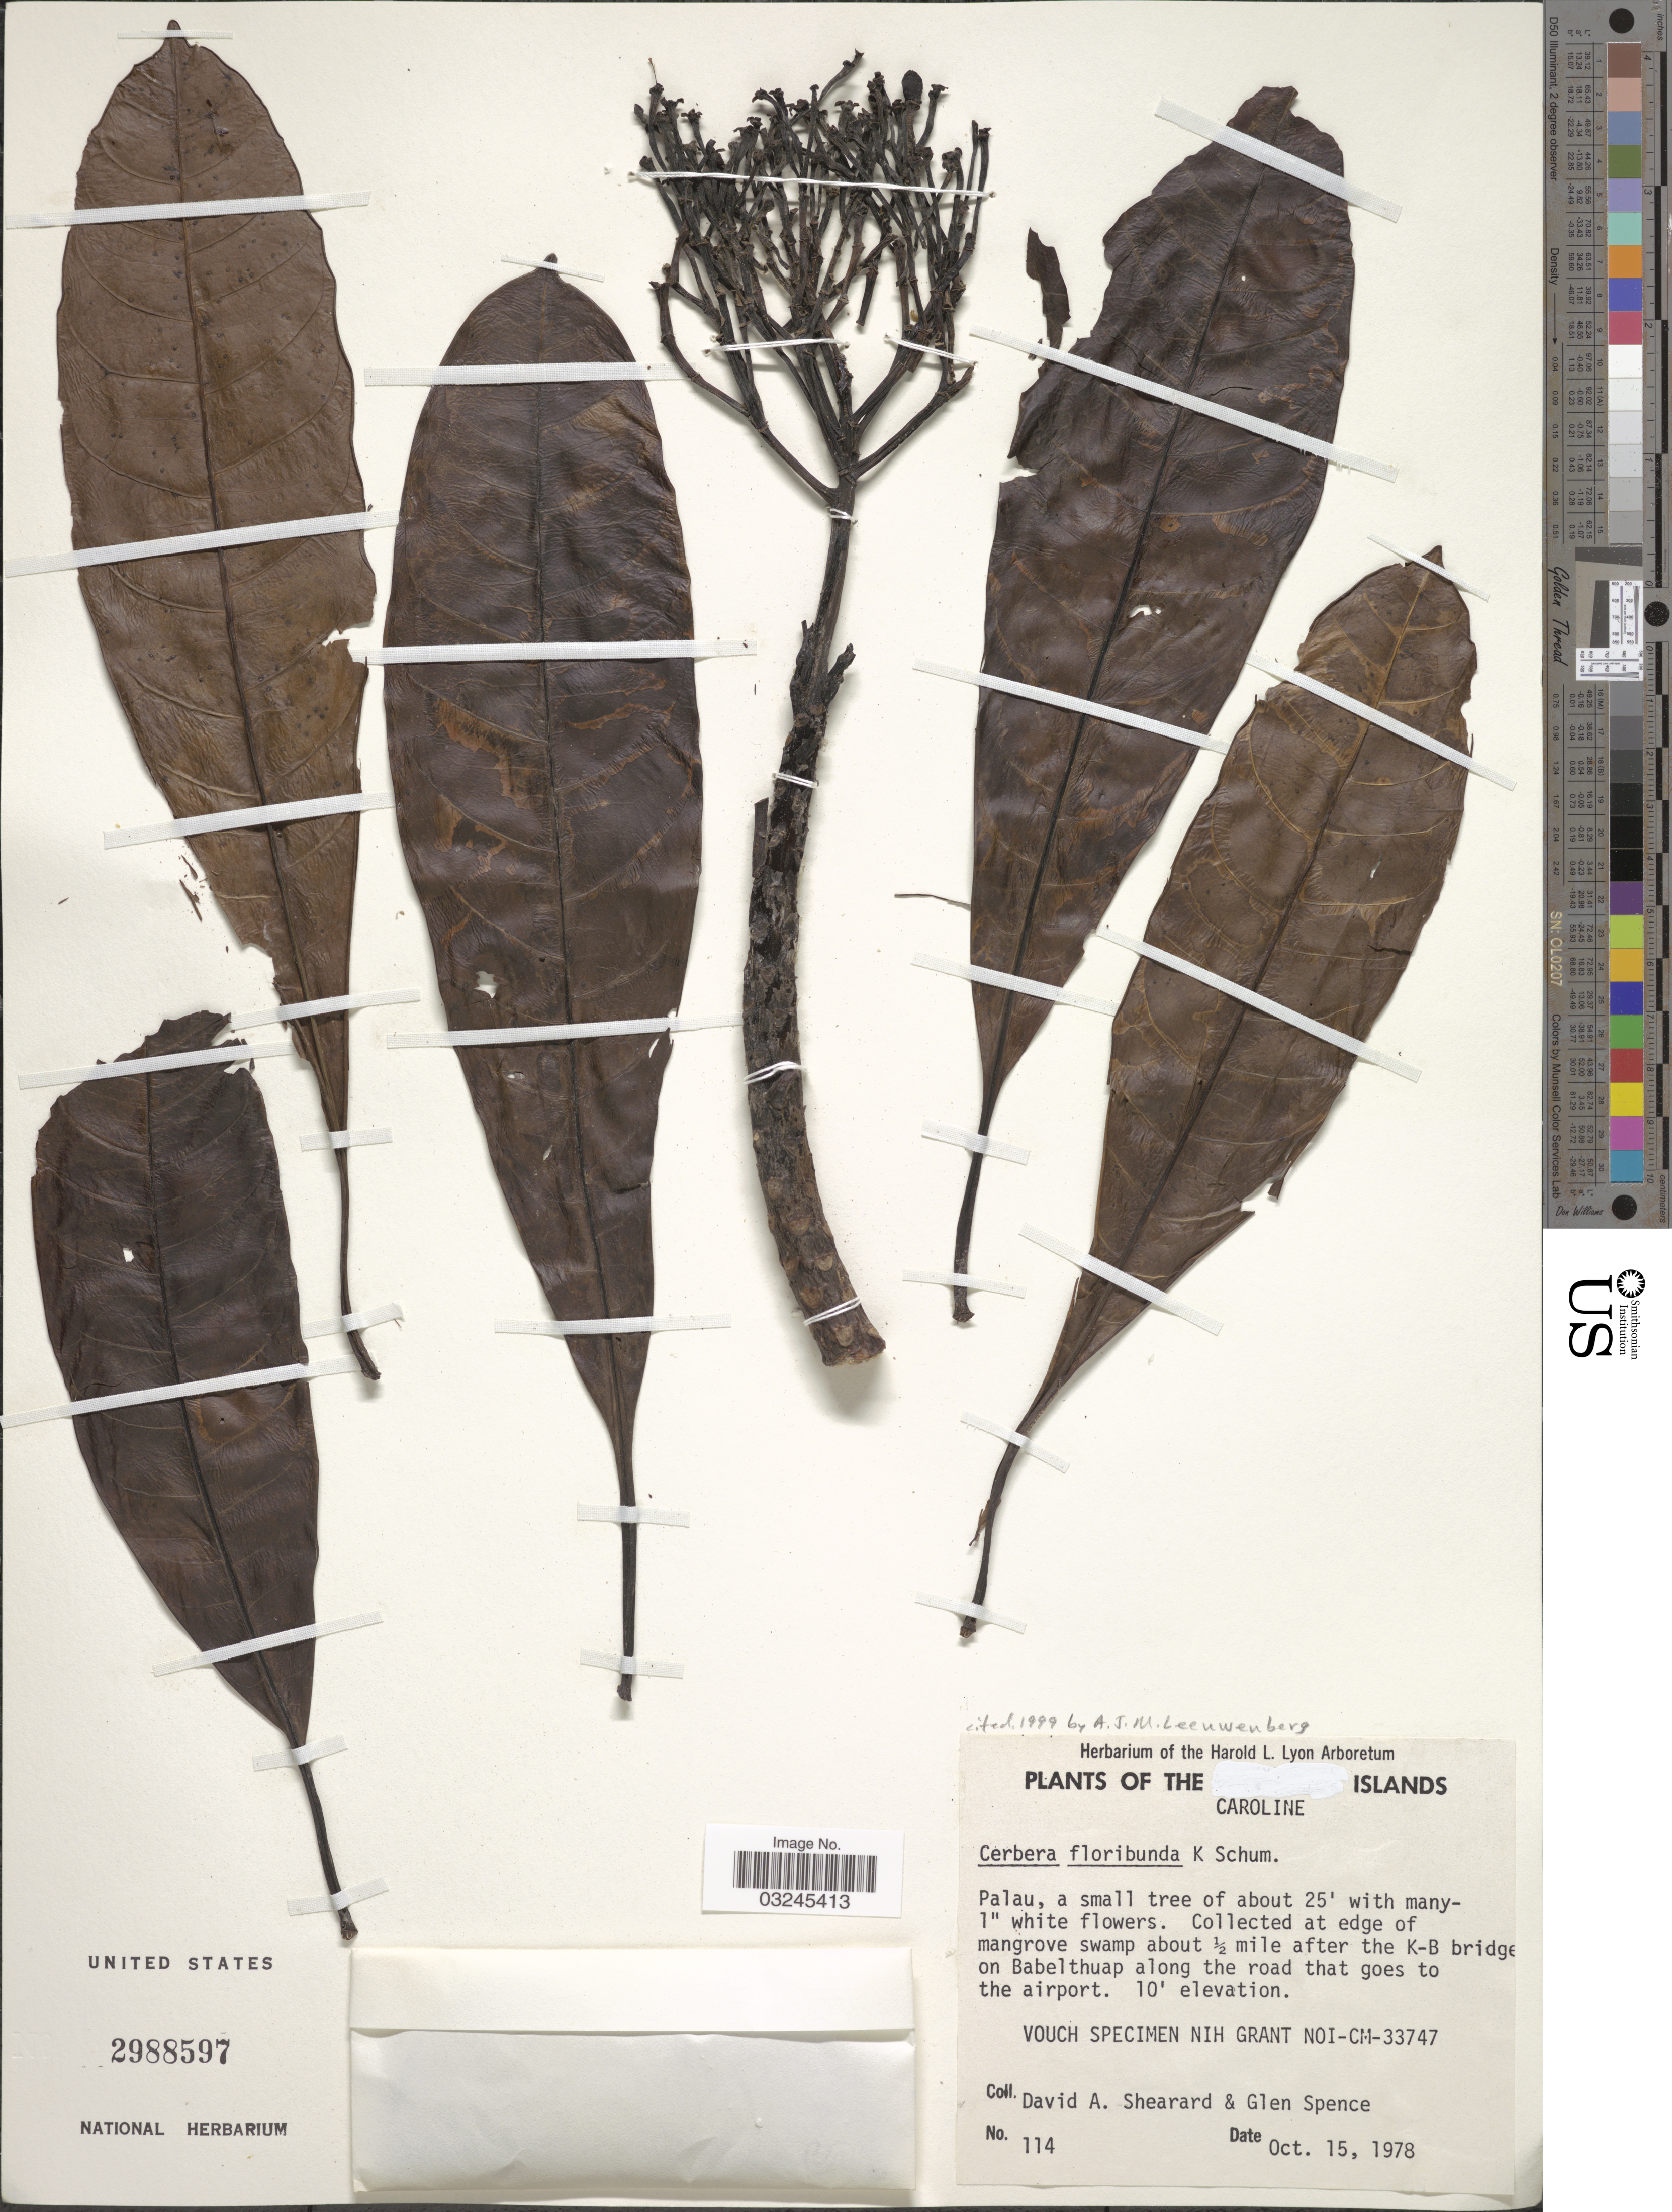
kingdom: Plantae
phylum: Tracheophyta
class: Magnoliopsida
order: Gentianales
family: Apocynaceae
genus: Cerbera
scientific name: Cerbera floribunda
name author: K. Schum.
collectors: D. Shearard & G. Spence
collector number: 114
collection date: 1978-10-15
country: Palau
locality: The Caroline Islands. Palau. About 1/2 mile after the K-B bridge on Babelthuap along the road that goes to the airport.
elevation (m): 3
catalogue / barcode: US 2988597